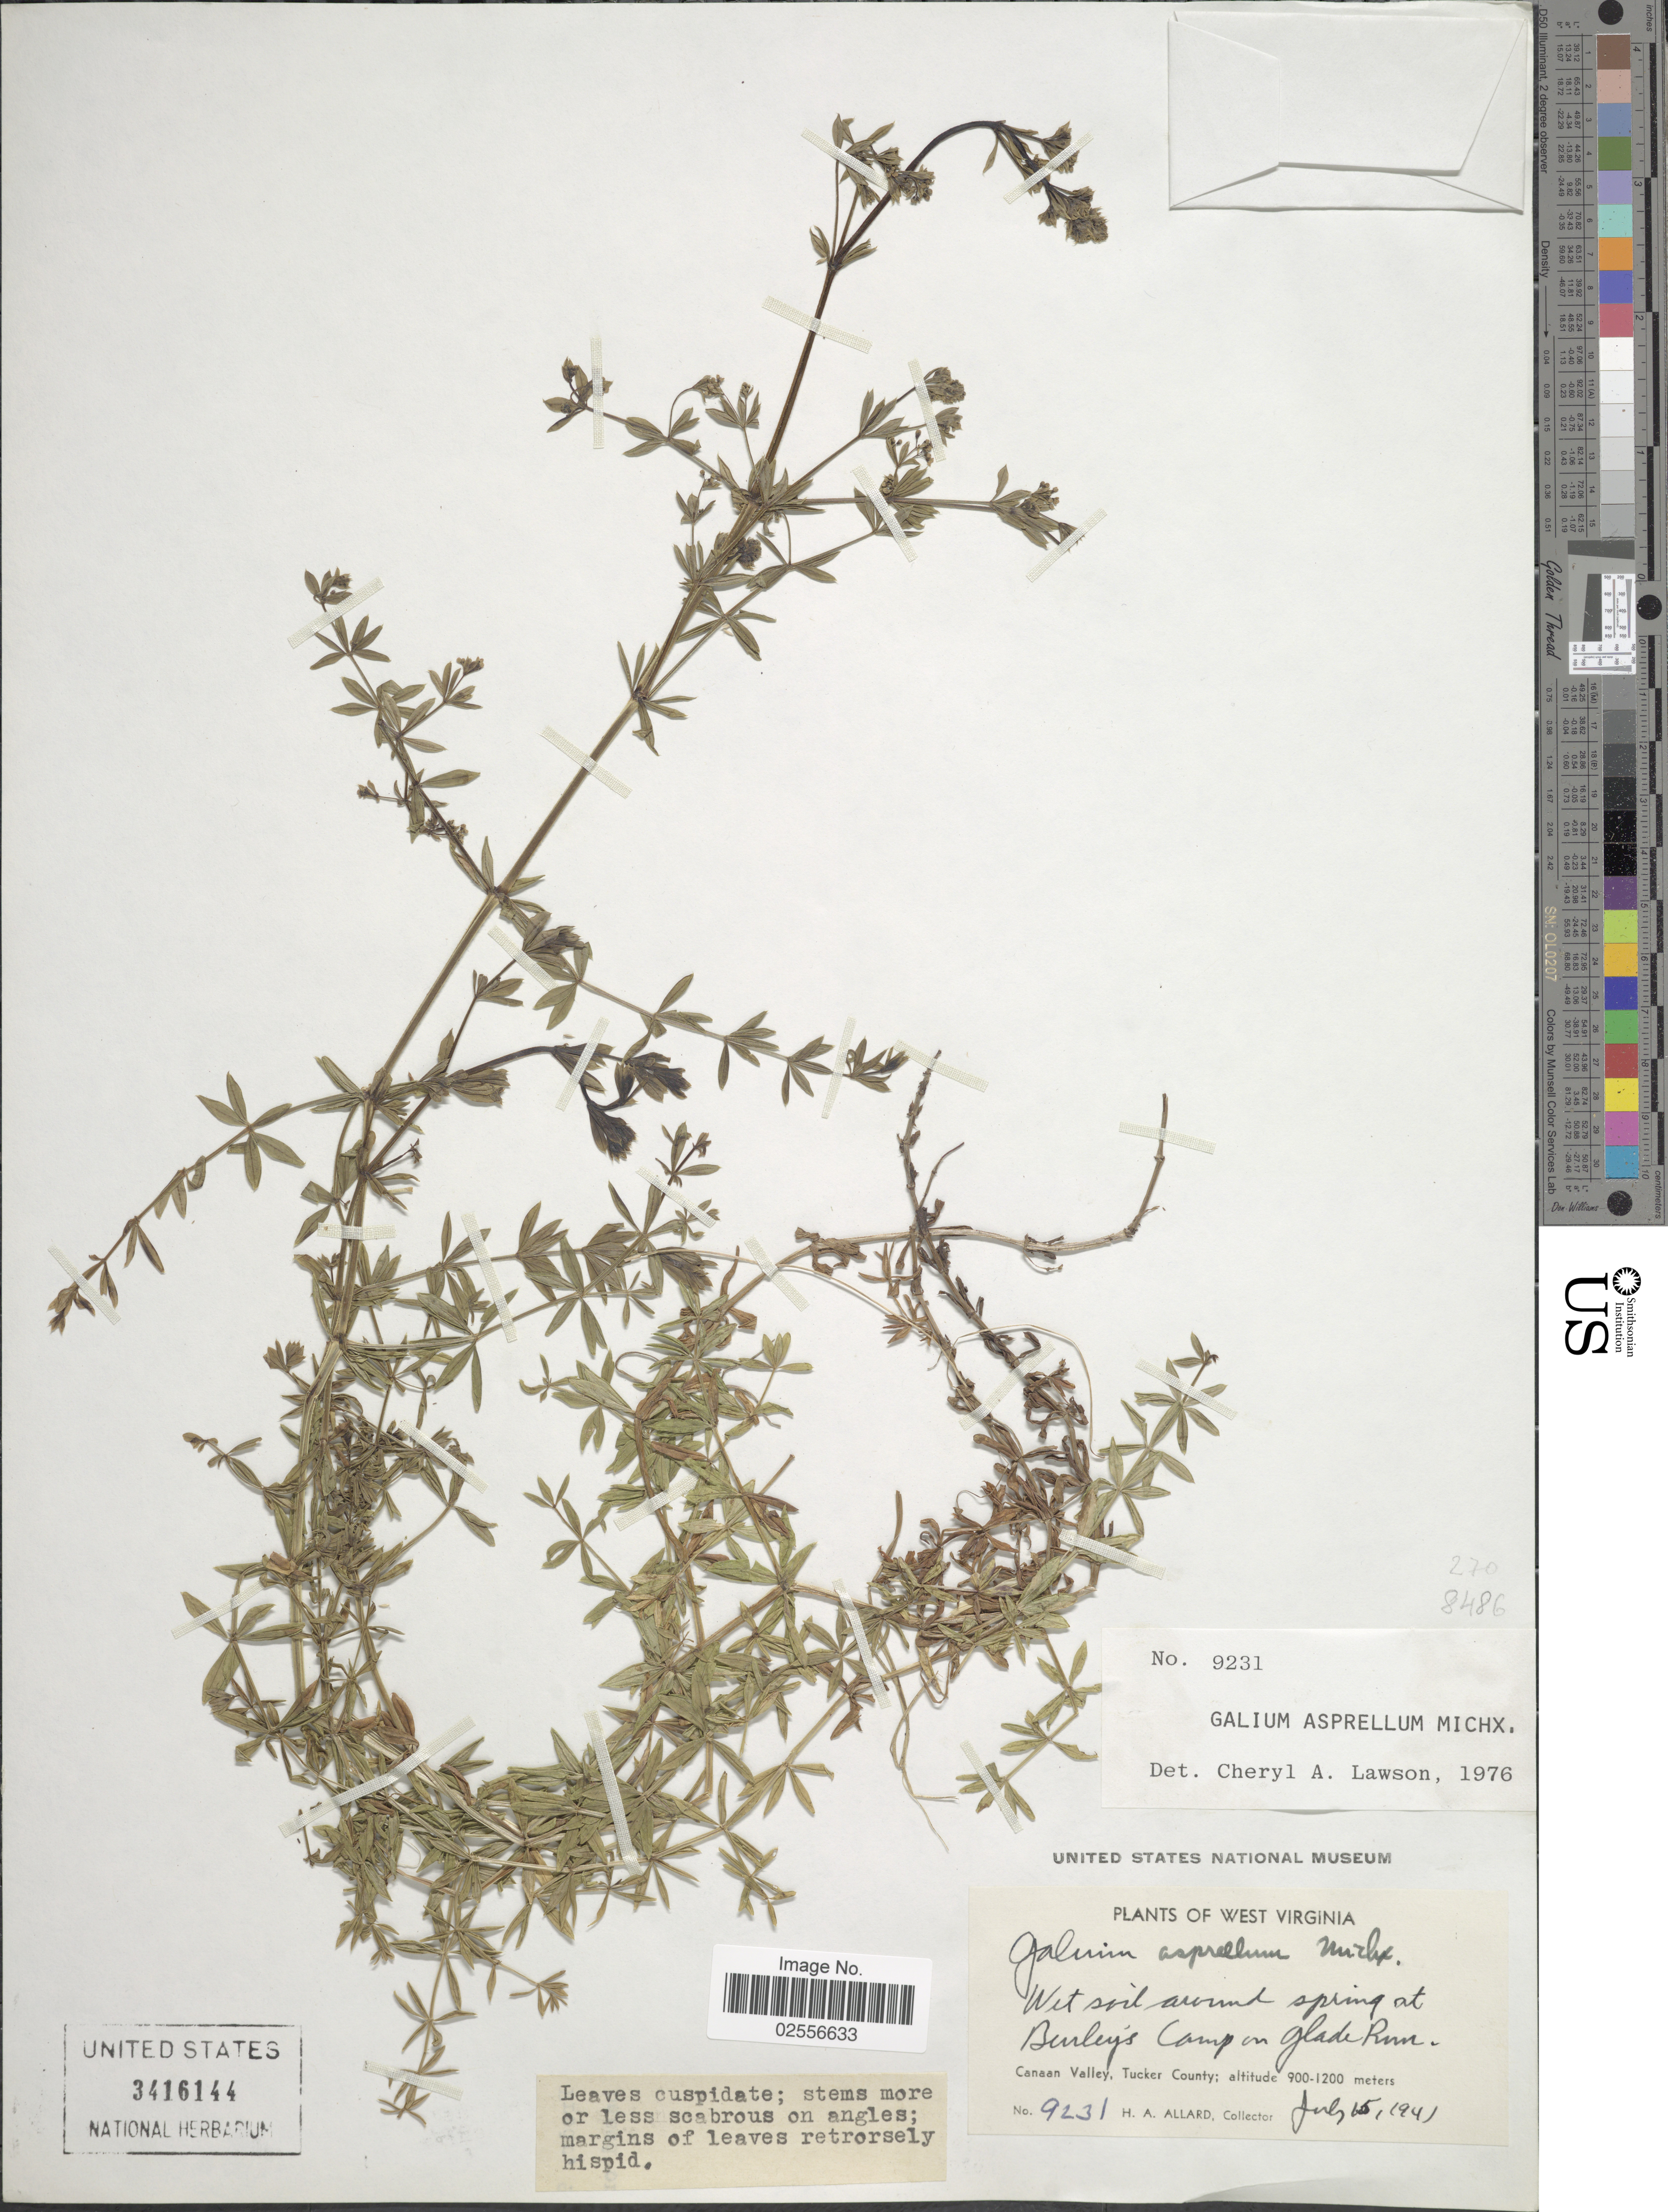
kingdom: Plantae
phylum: Tracheophyta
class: Magnoliopsida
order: Gentianales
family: Rubiaceae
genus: Galium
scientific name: Galium asprellum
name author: Michx.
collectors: H. A. Allard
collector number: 9231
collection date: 1941-07-15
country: United States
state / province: West Virginia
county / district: Tucker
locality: Wet soil around spring at Burley's Camp on Glade Run. Canaan Valley, Tucker County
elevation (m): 900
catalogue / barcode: US 3416144